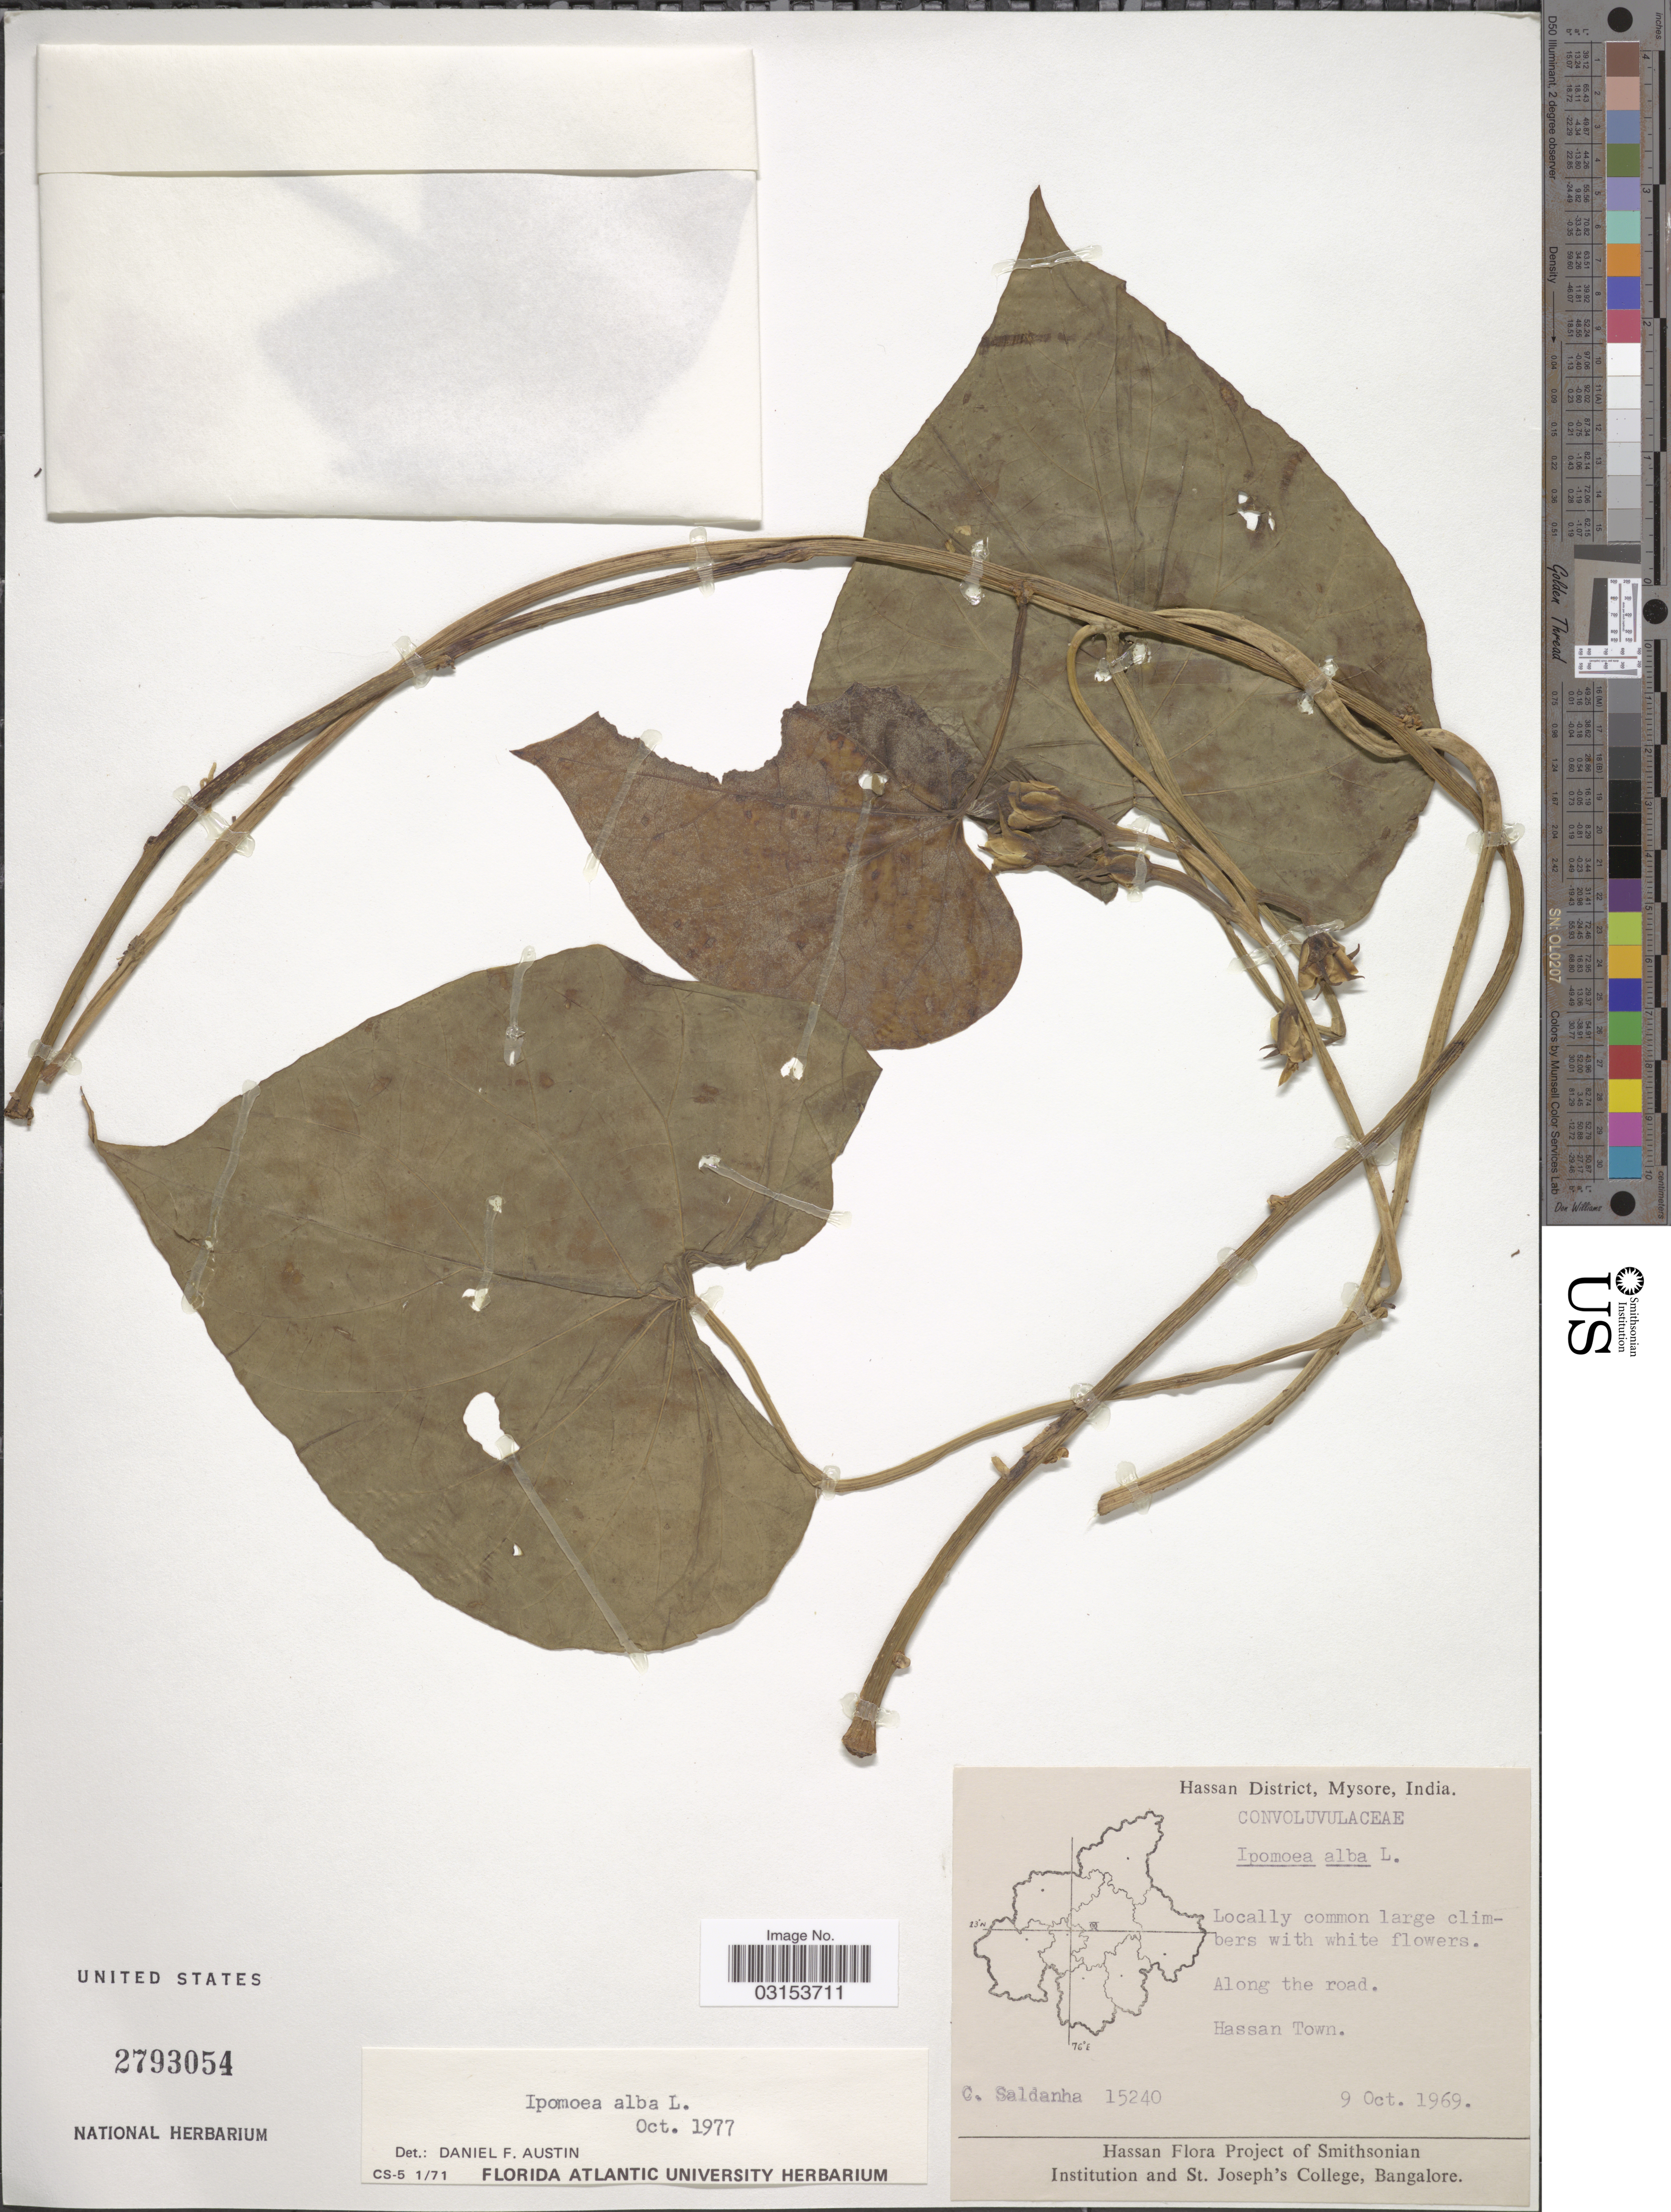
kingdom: Plantae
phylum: Tracheophyta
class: Magnoliopsida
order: Solanales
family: Convolvulaceae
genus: Ipomoea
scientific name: Ipomoea alba L.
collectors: C. Saldanha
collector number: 15240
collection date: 1969-10-09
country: India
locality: Hassan District, Mysore. Along the road. Hassan Town.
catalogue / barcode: US 2793054